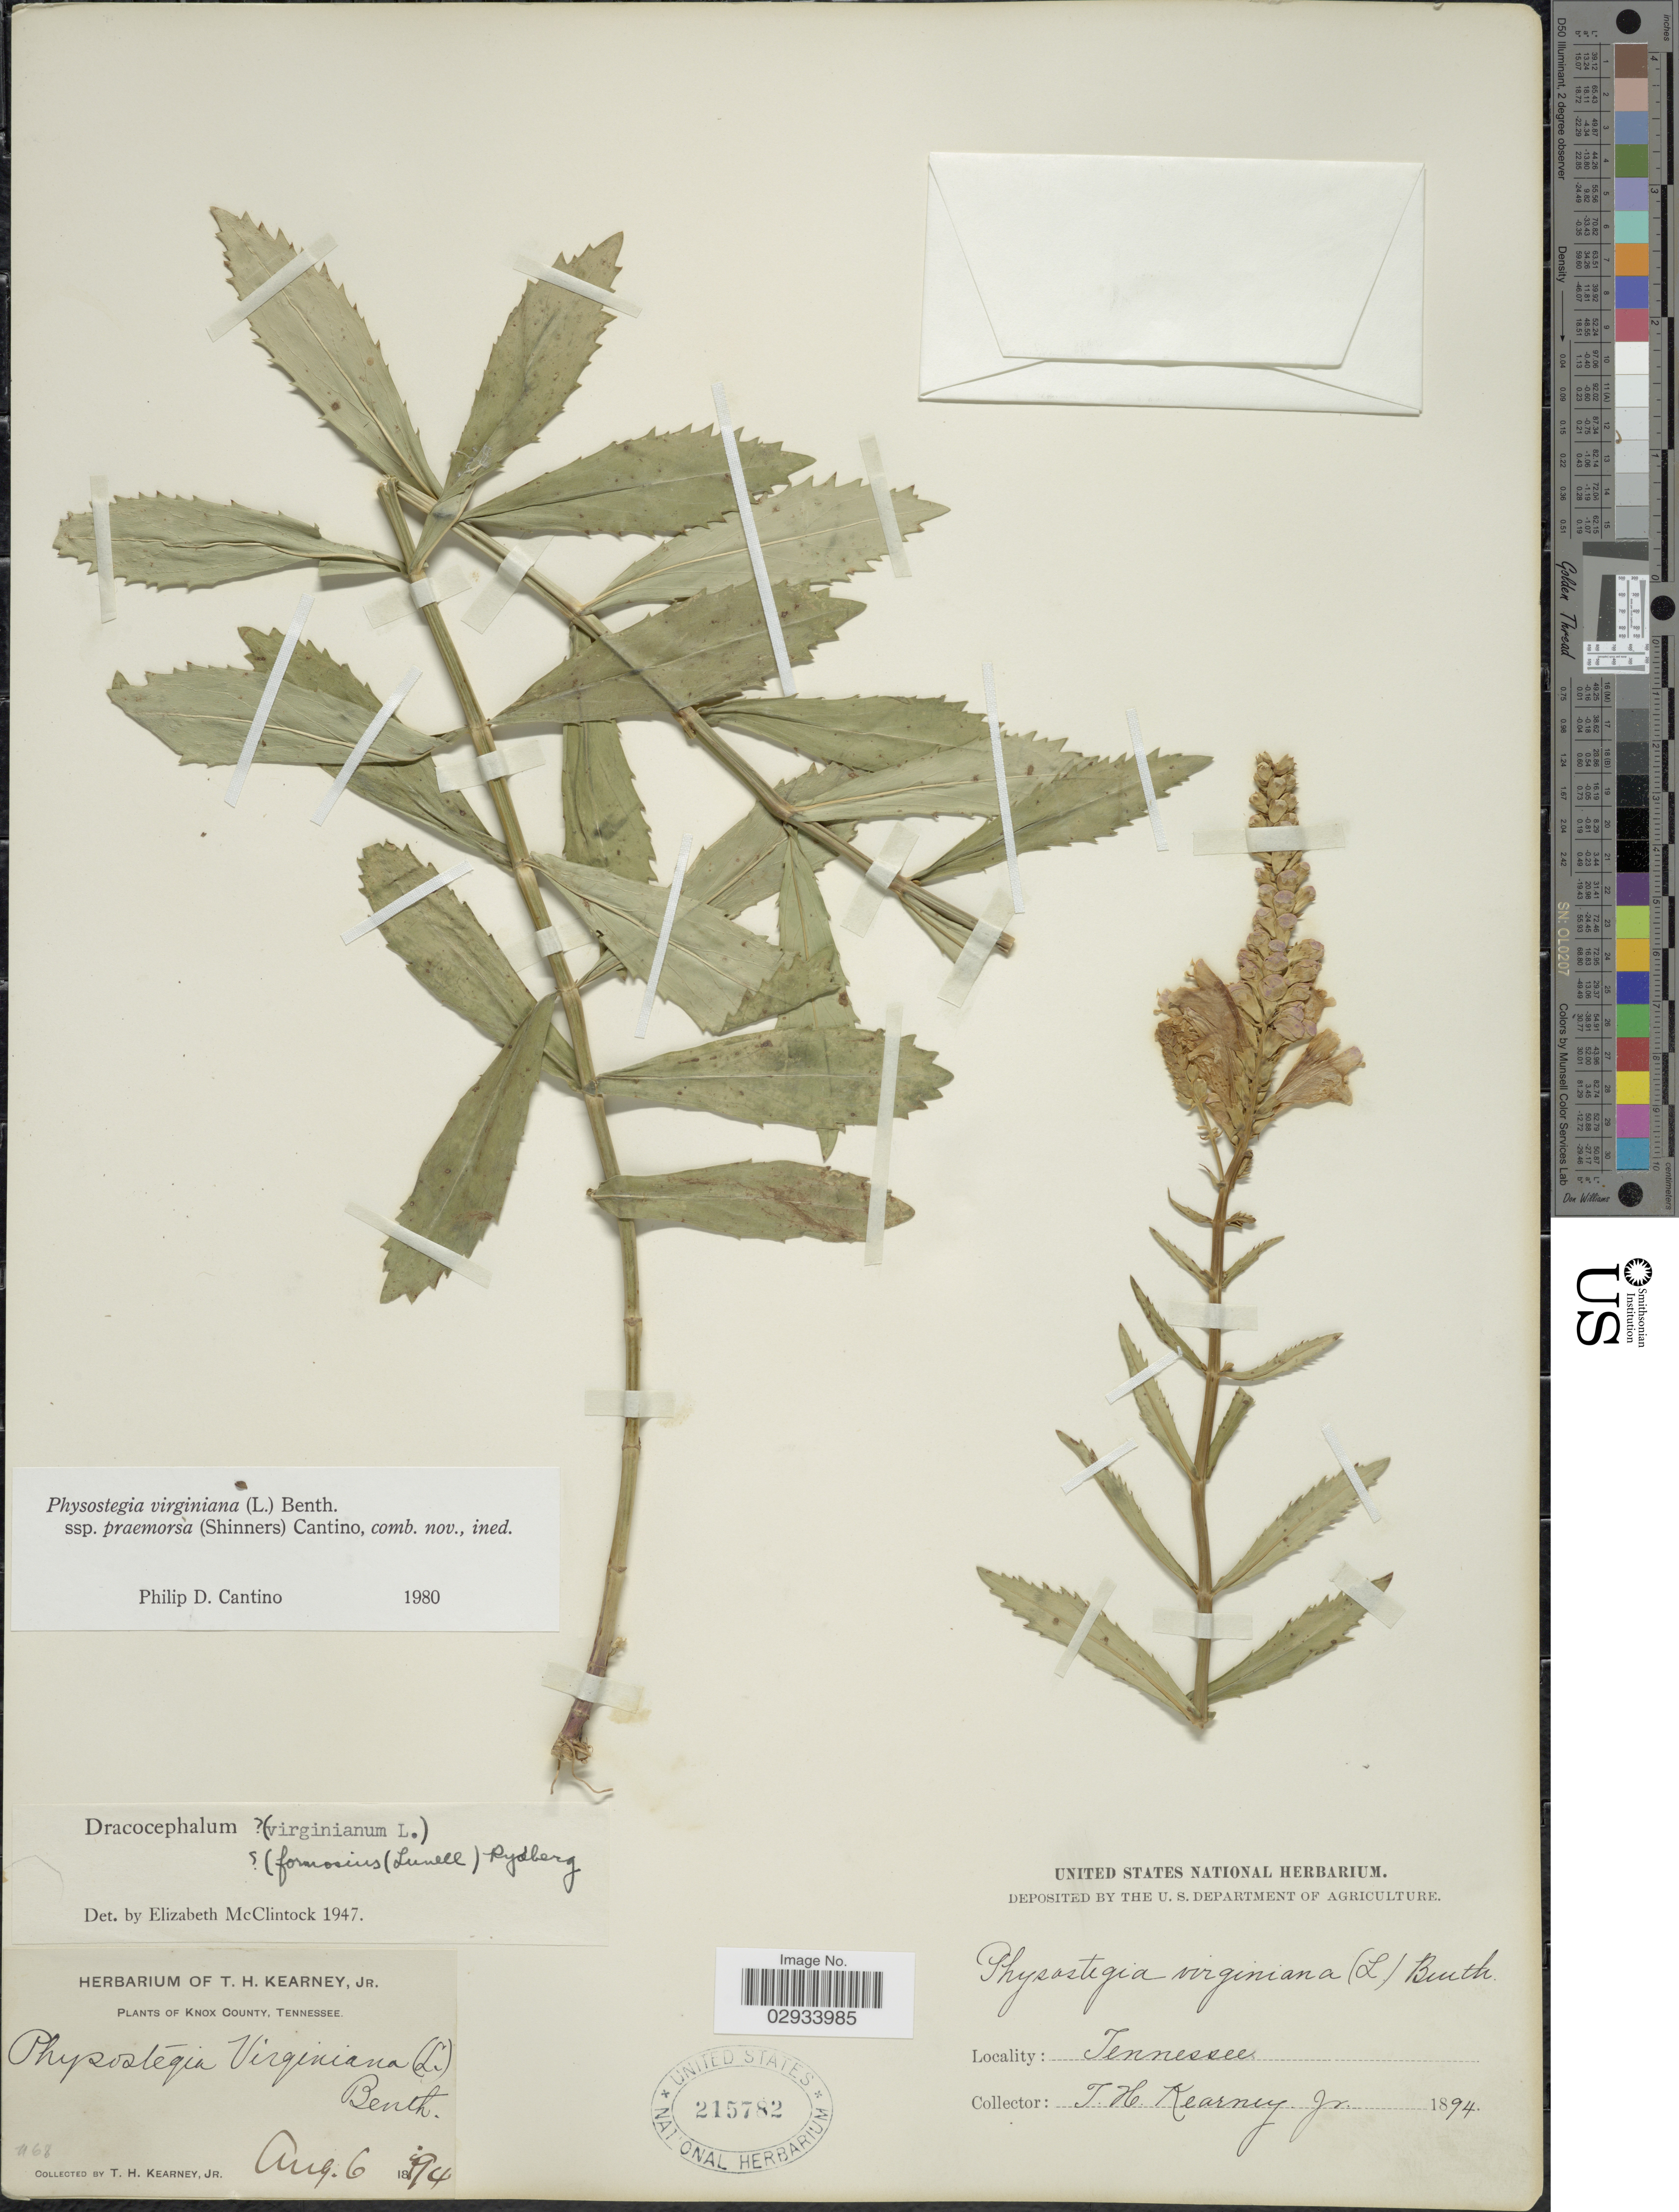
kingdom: Plantae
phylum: Tracheophyta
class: Magnoliopsida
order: Lamiales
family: Lamiaceae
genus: Physostegia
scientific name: Physostegia virginiana subsp. praemorsa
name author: (Shinners) P.D. Cantino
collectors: T. H. Kearney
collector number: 68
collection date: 1894-08-06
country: United States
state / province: Tennessee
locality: Knox County.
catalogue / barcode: US 215782